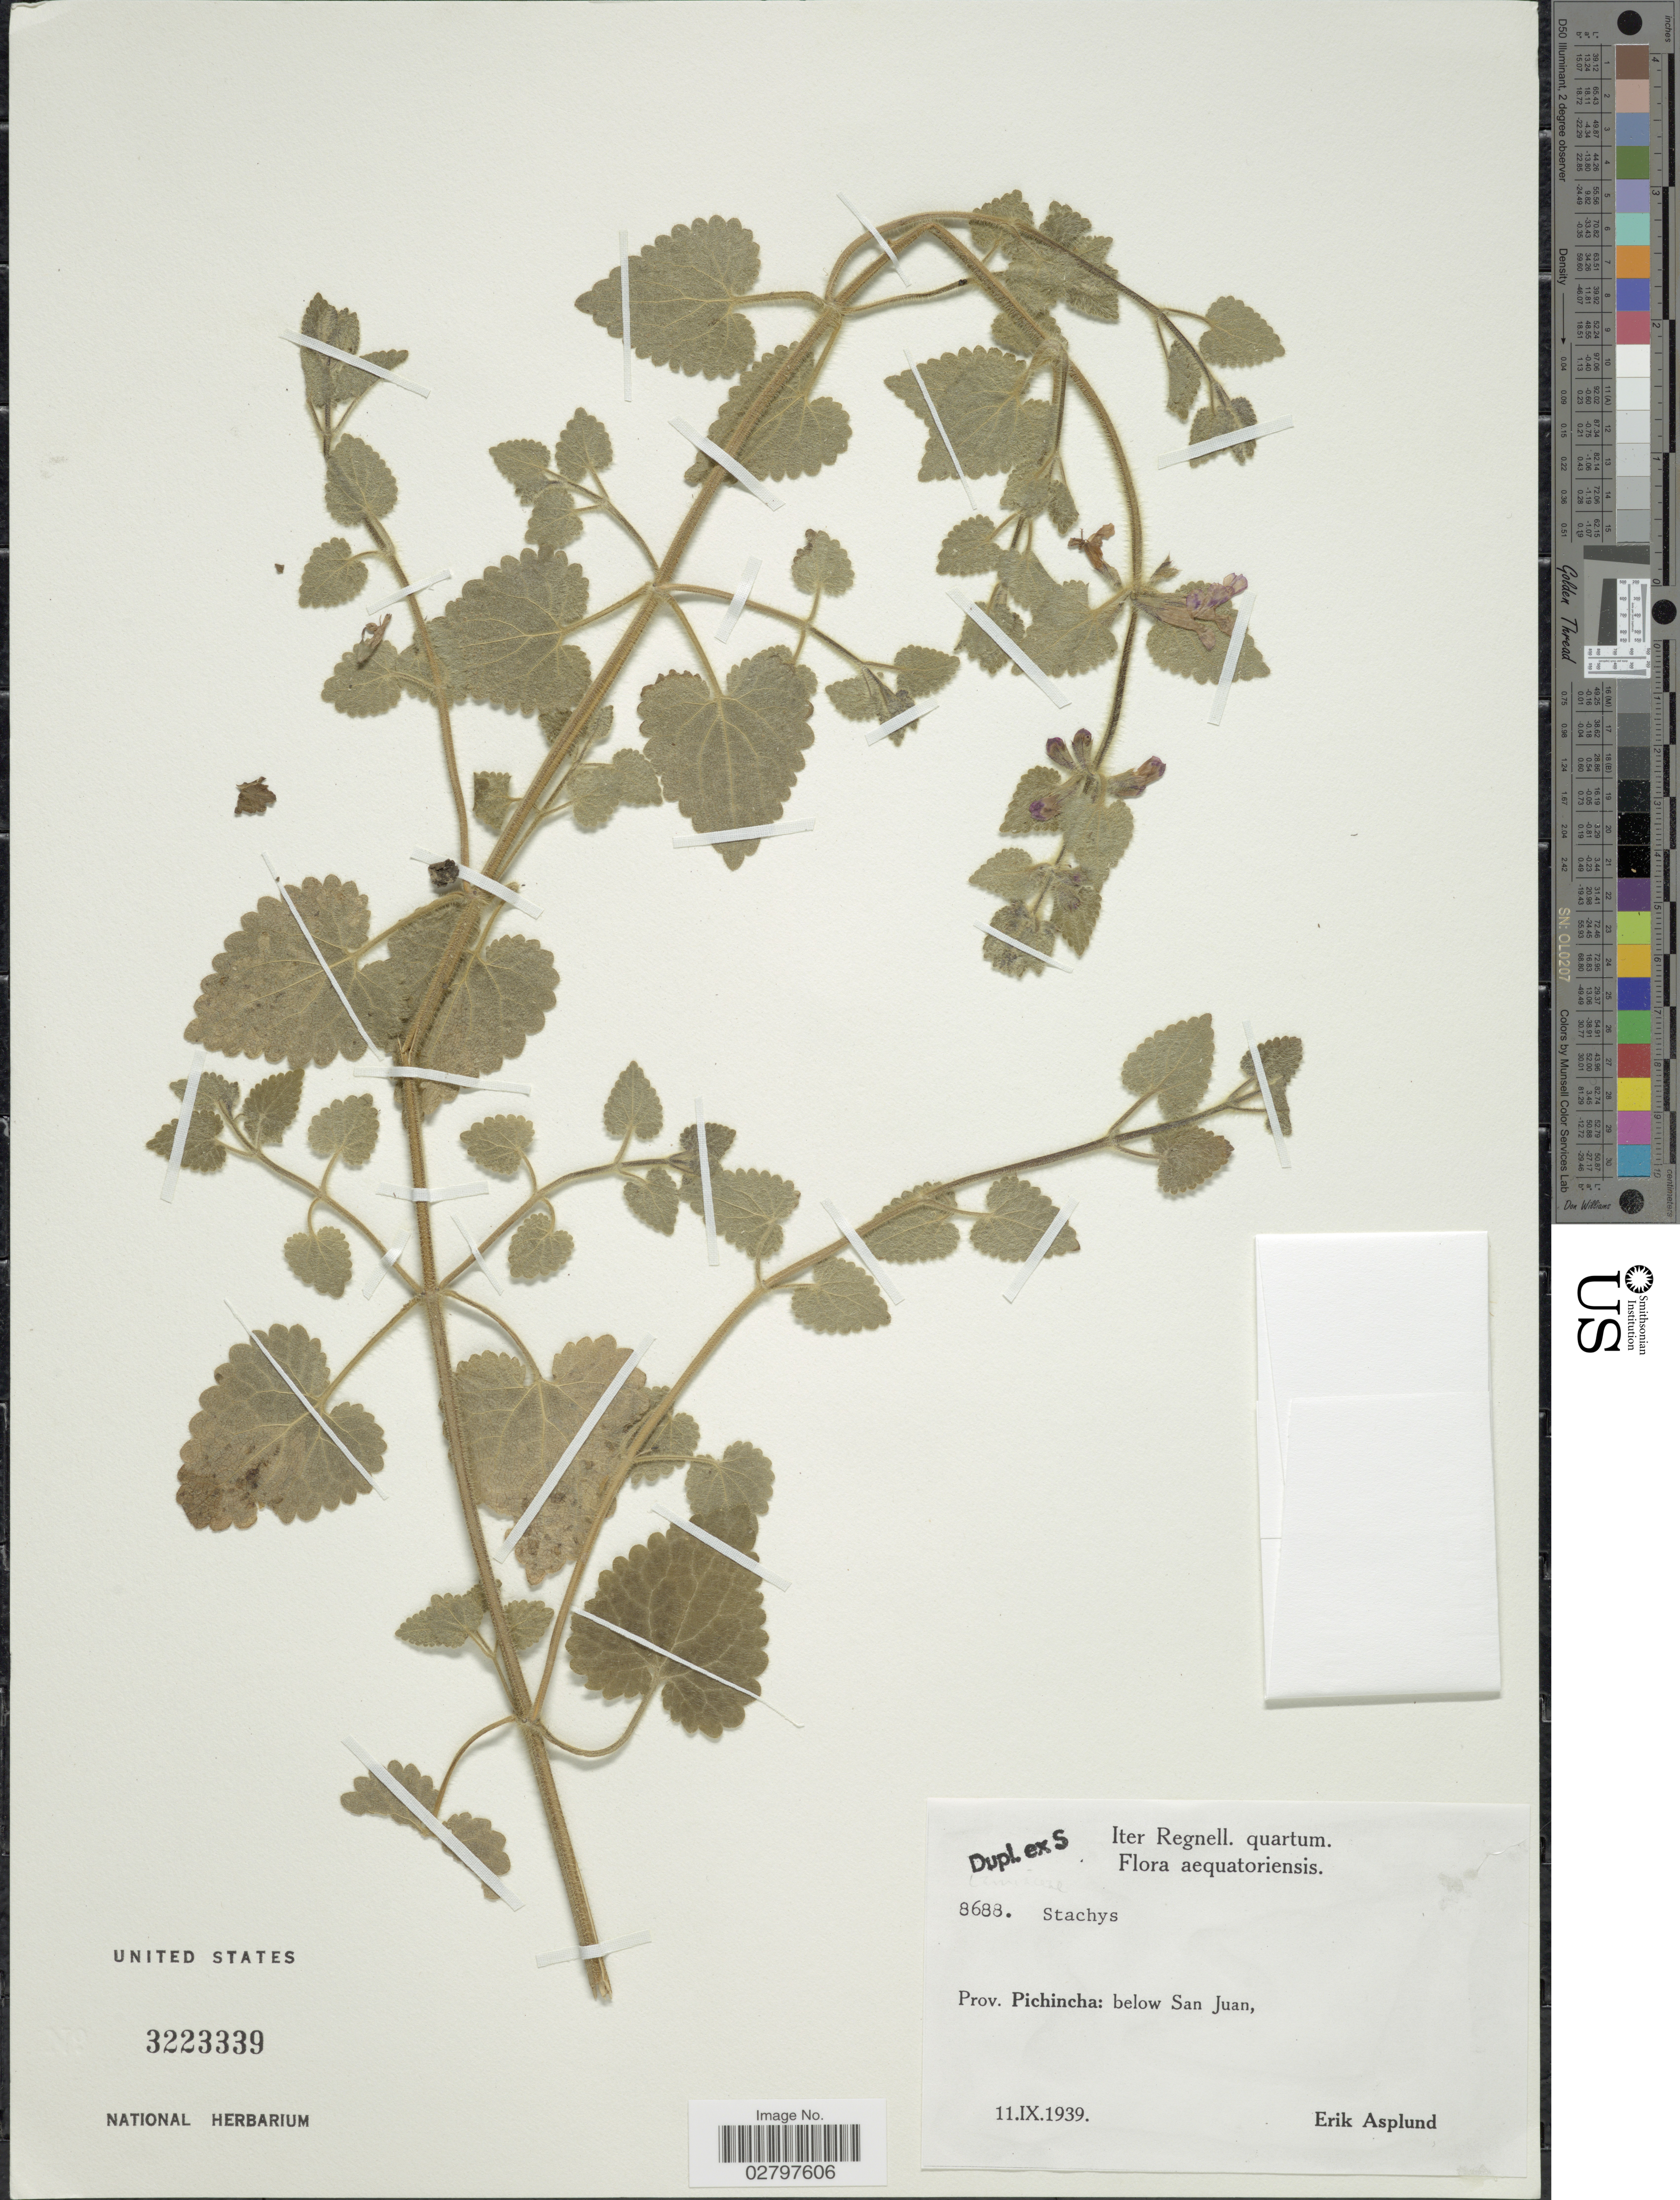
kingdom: Plantae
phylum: Tracheophyta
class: Magnoliopsida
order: Lamiales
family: Lamiaceae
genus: Stachys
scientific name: Stachys sp.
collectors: E. Asplund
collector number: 8688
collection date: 1939-09-11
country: Ecuador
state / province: Pichincha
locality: Below San Juan.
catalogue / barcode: US 3223339